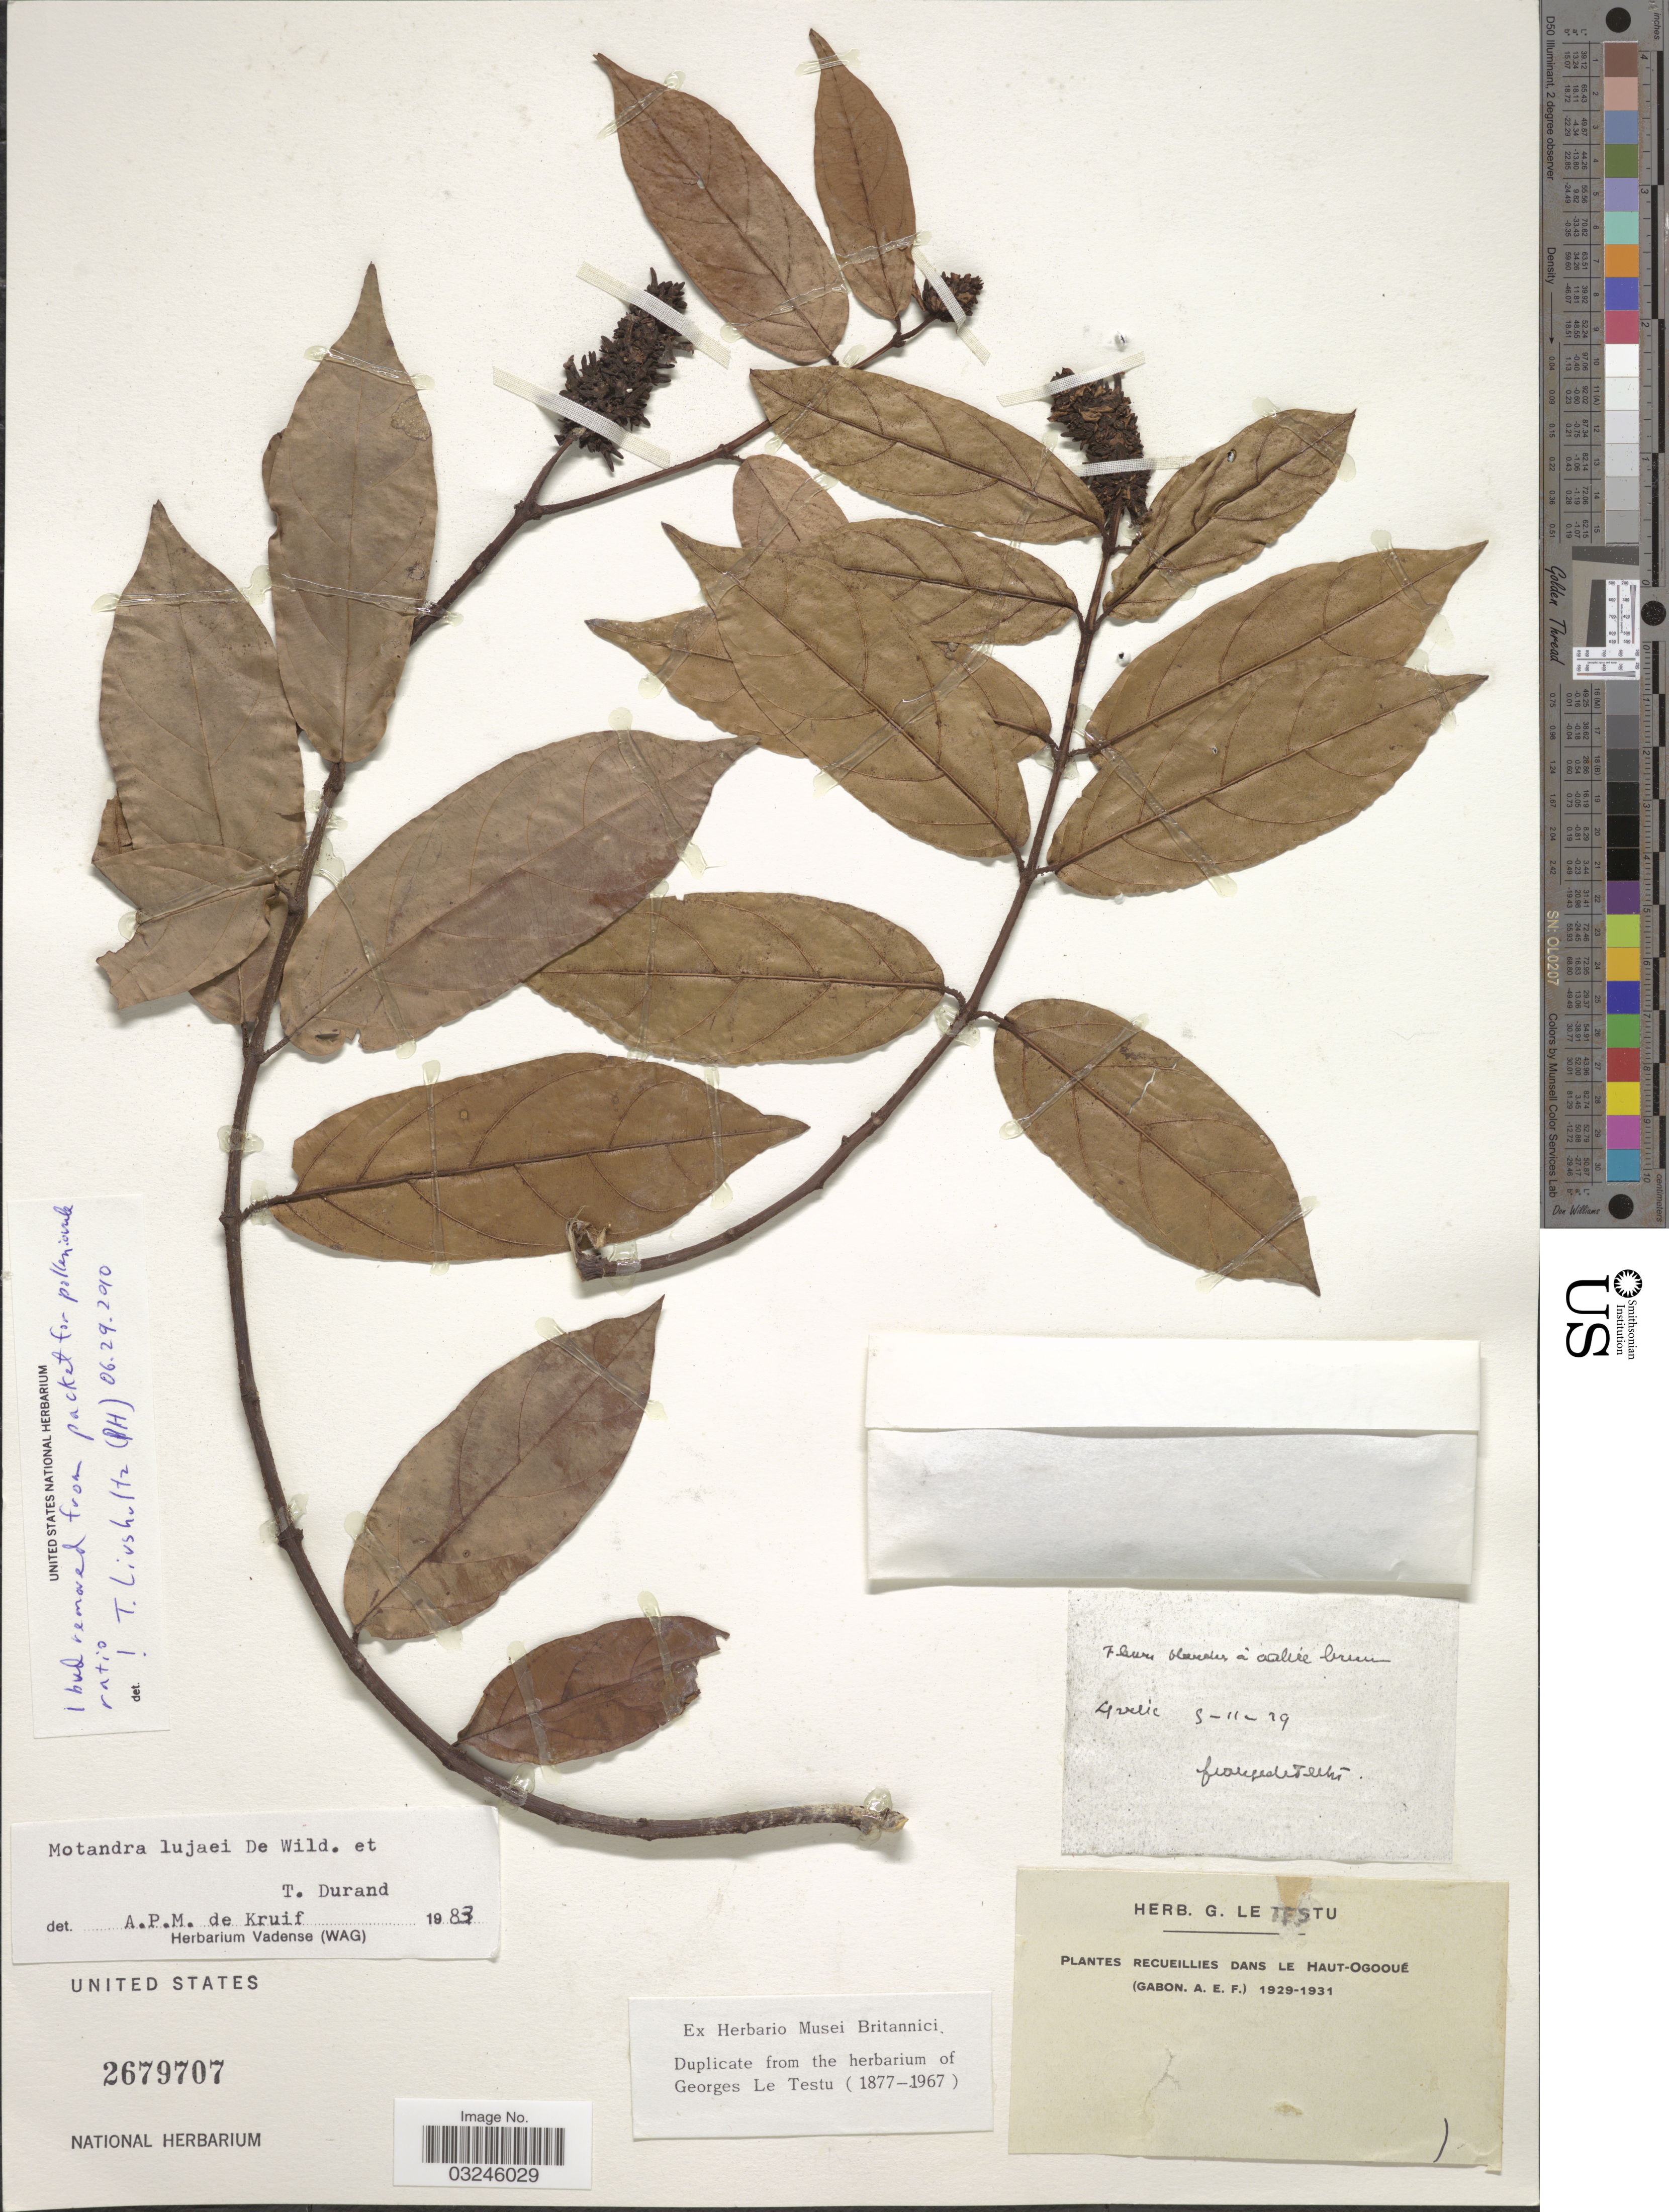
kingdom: Plantae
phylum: Tracheophyta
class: Magnoliopsida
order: Gentianales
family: Apocynaceae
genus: Motandra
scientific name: Motandra lujaei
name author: De Wild. & Durand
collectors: G. Le Testu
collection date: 1929-11-05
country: Gabon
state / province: Haut-Ogooue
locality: Liville [interpreted]. A.E.F.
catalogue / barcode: US 2679707